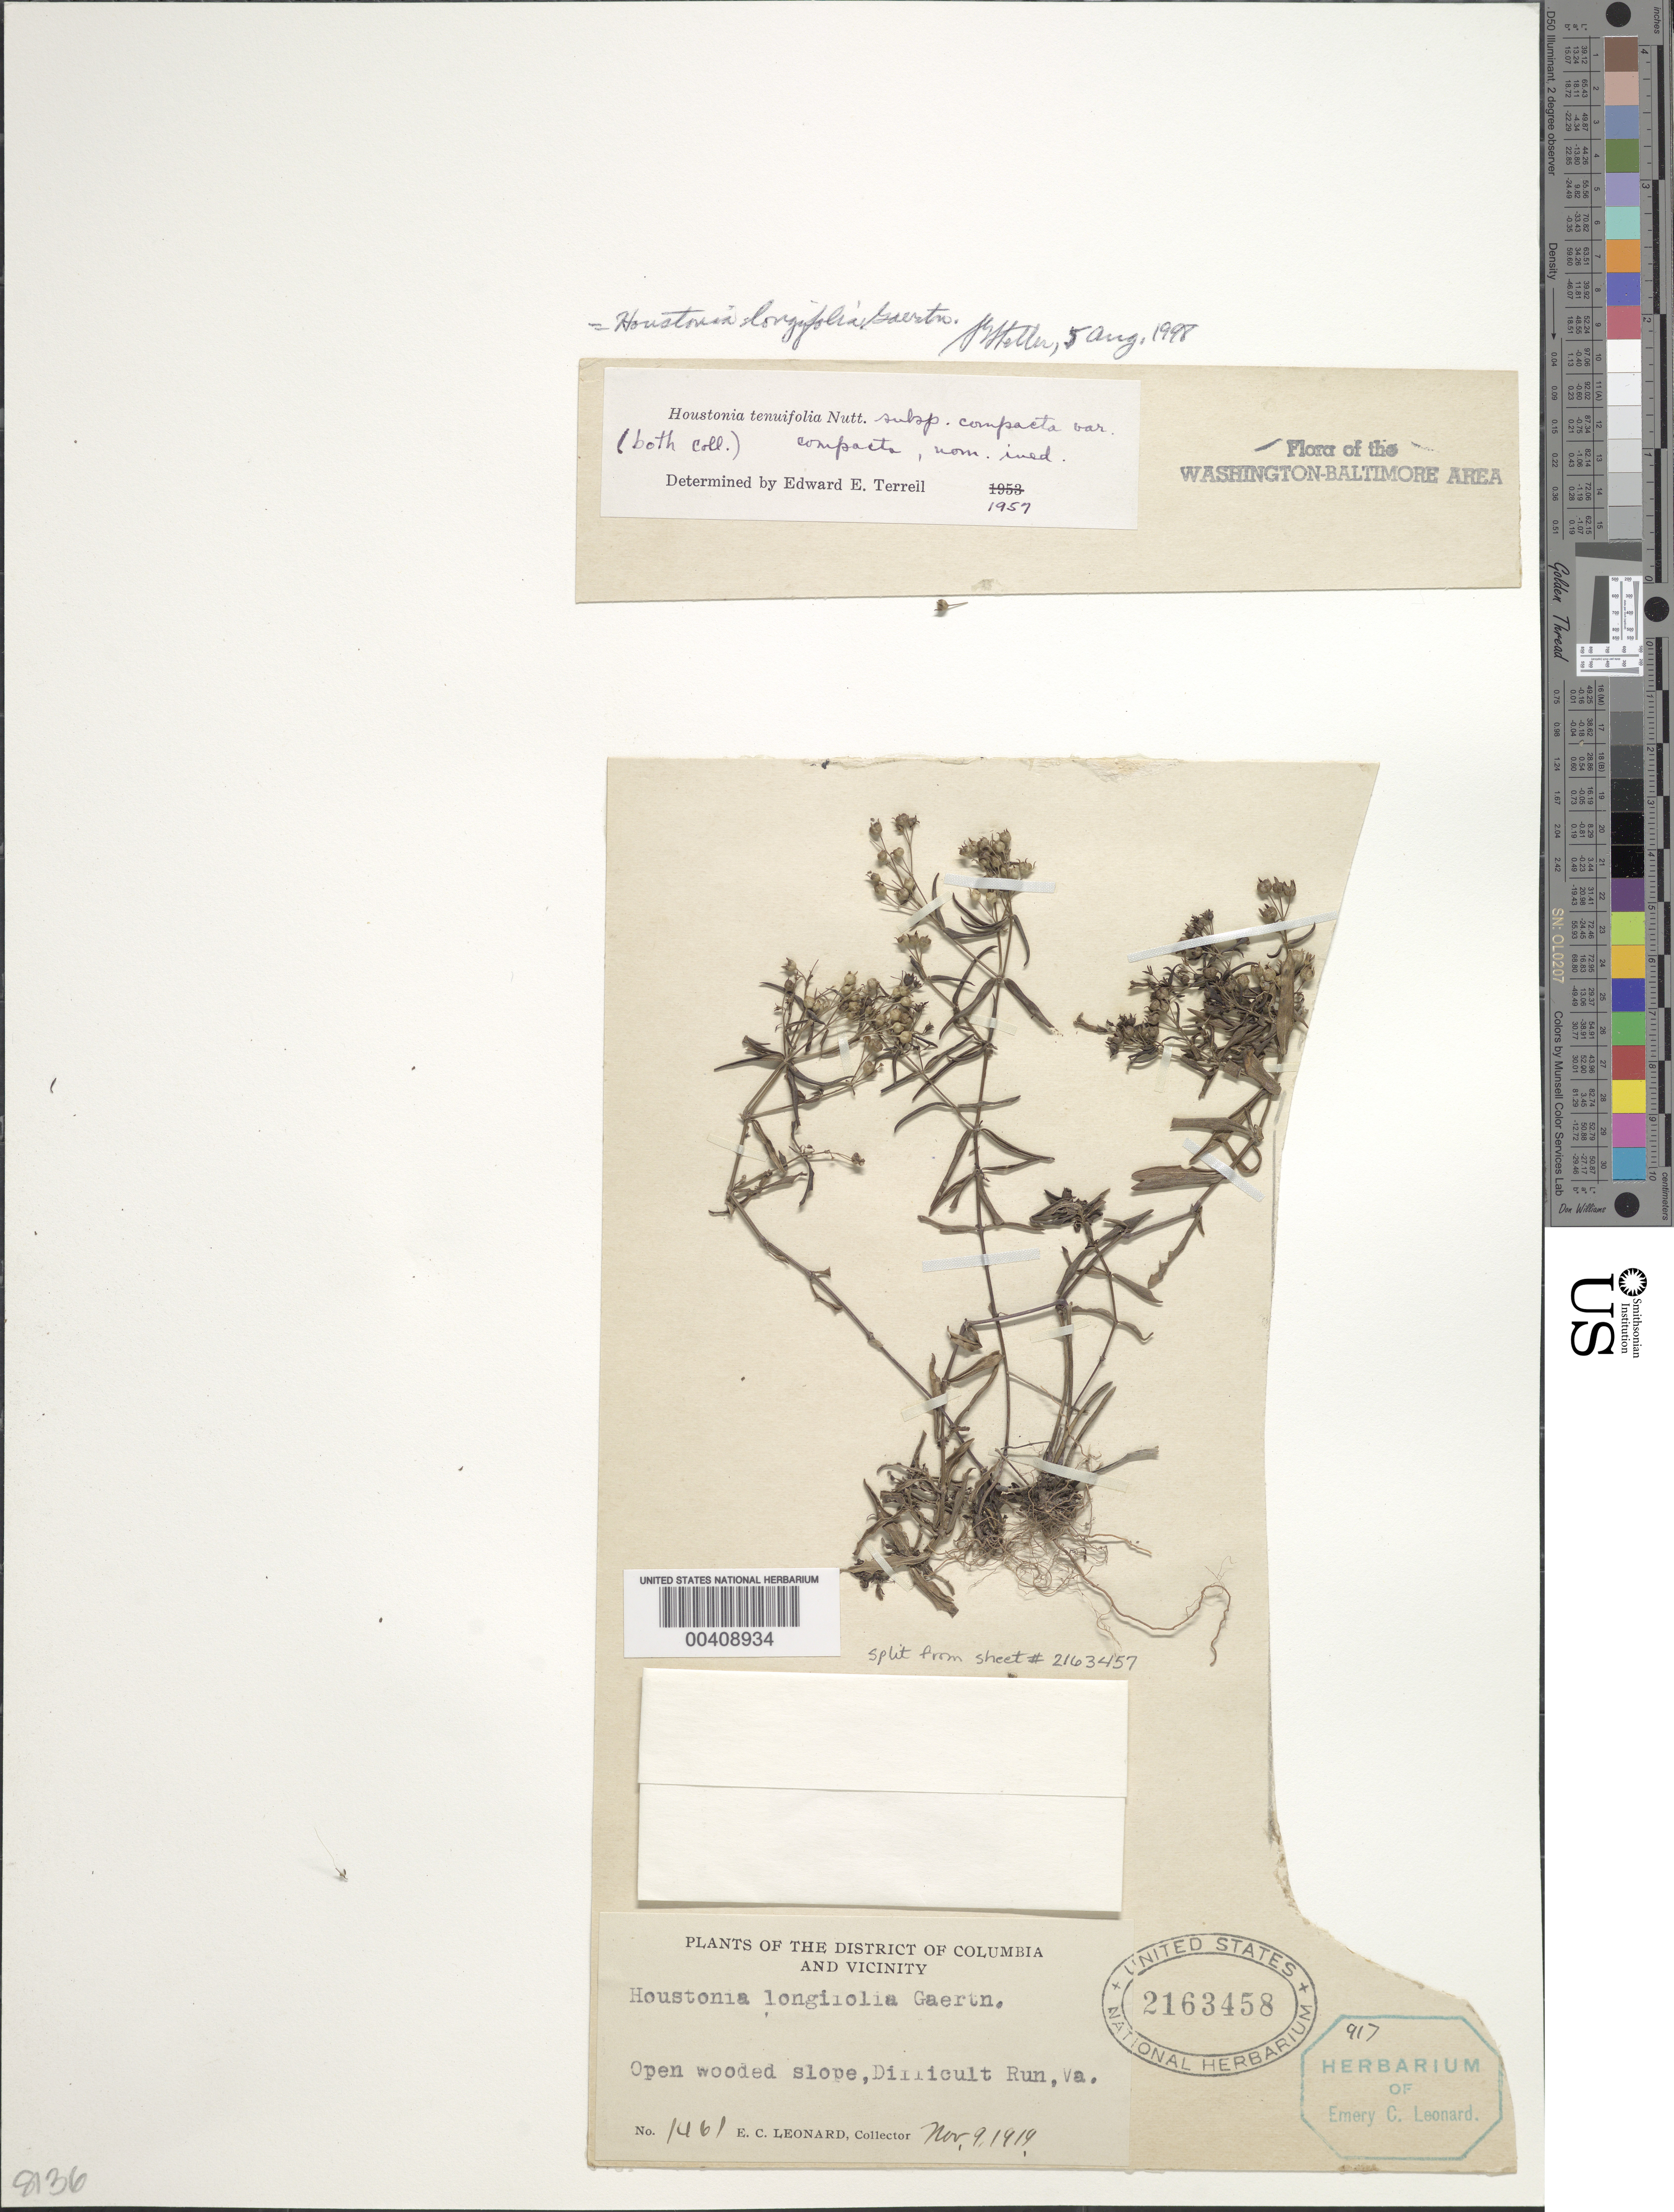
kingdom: Plantae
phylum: Tracheophyta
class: Magnoliopsida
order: Gentianales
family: Rubiaceae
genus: Houstonia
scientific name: Houstonia longifolia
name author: Gaertn.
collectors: E. C. Leonard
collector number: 1461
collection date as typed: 09 Nov 1919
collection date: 1919-11-09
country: United States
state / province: Virginia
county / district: Fairfax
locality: Difficult Run C. and O. Canal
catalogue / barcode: US 2163458